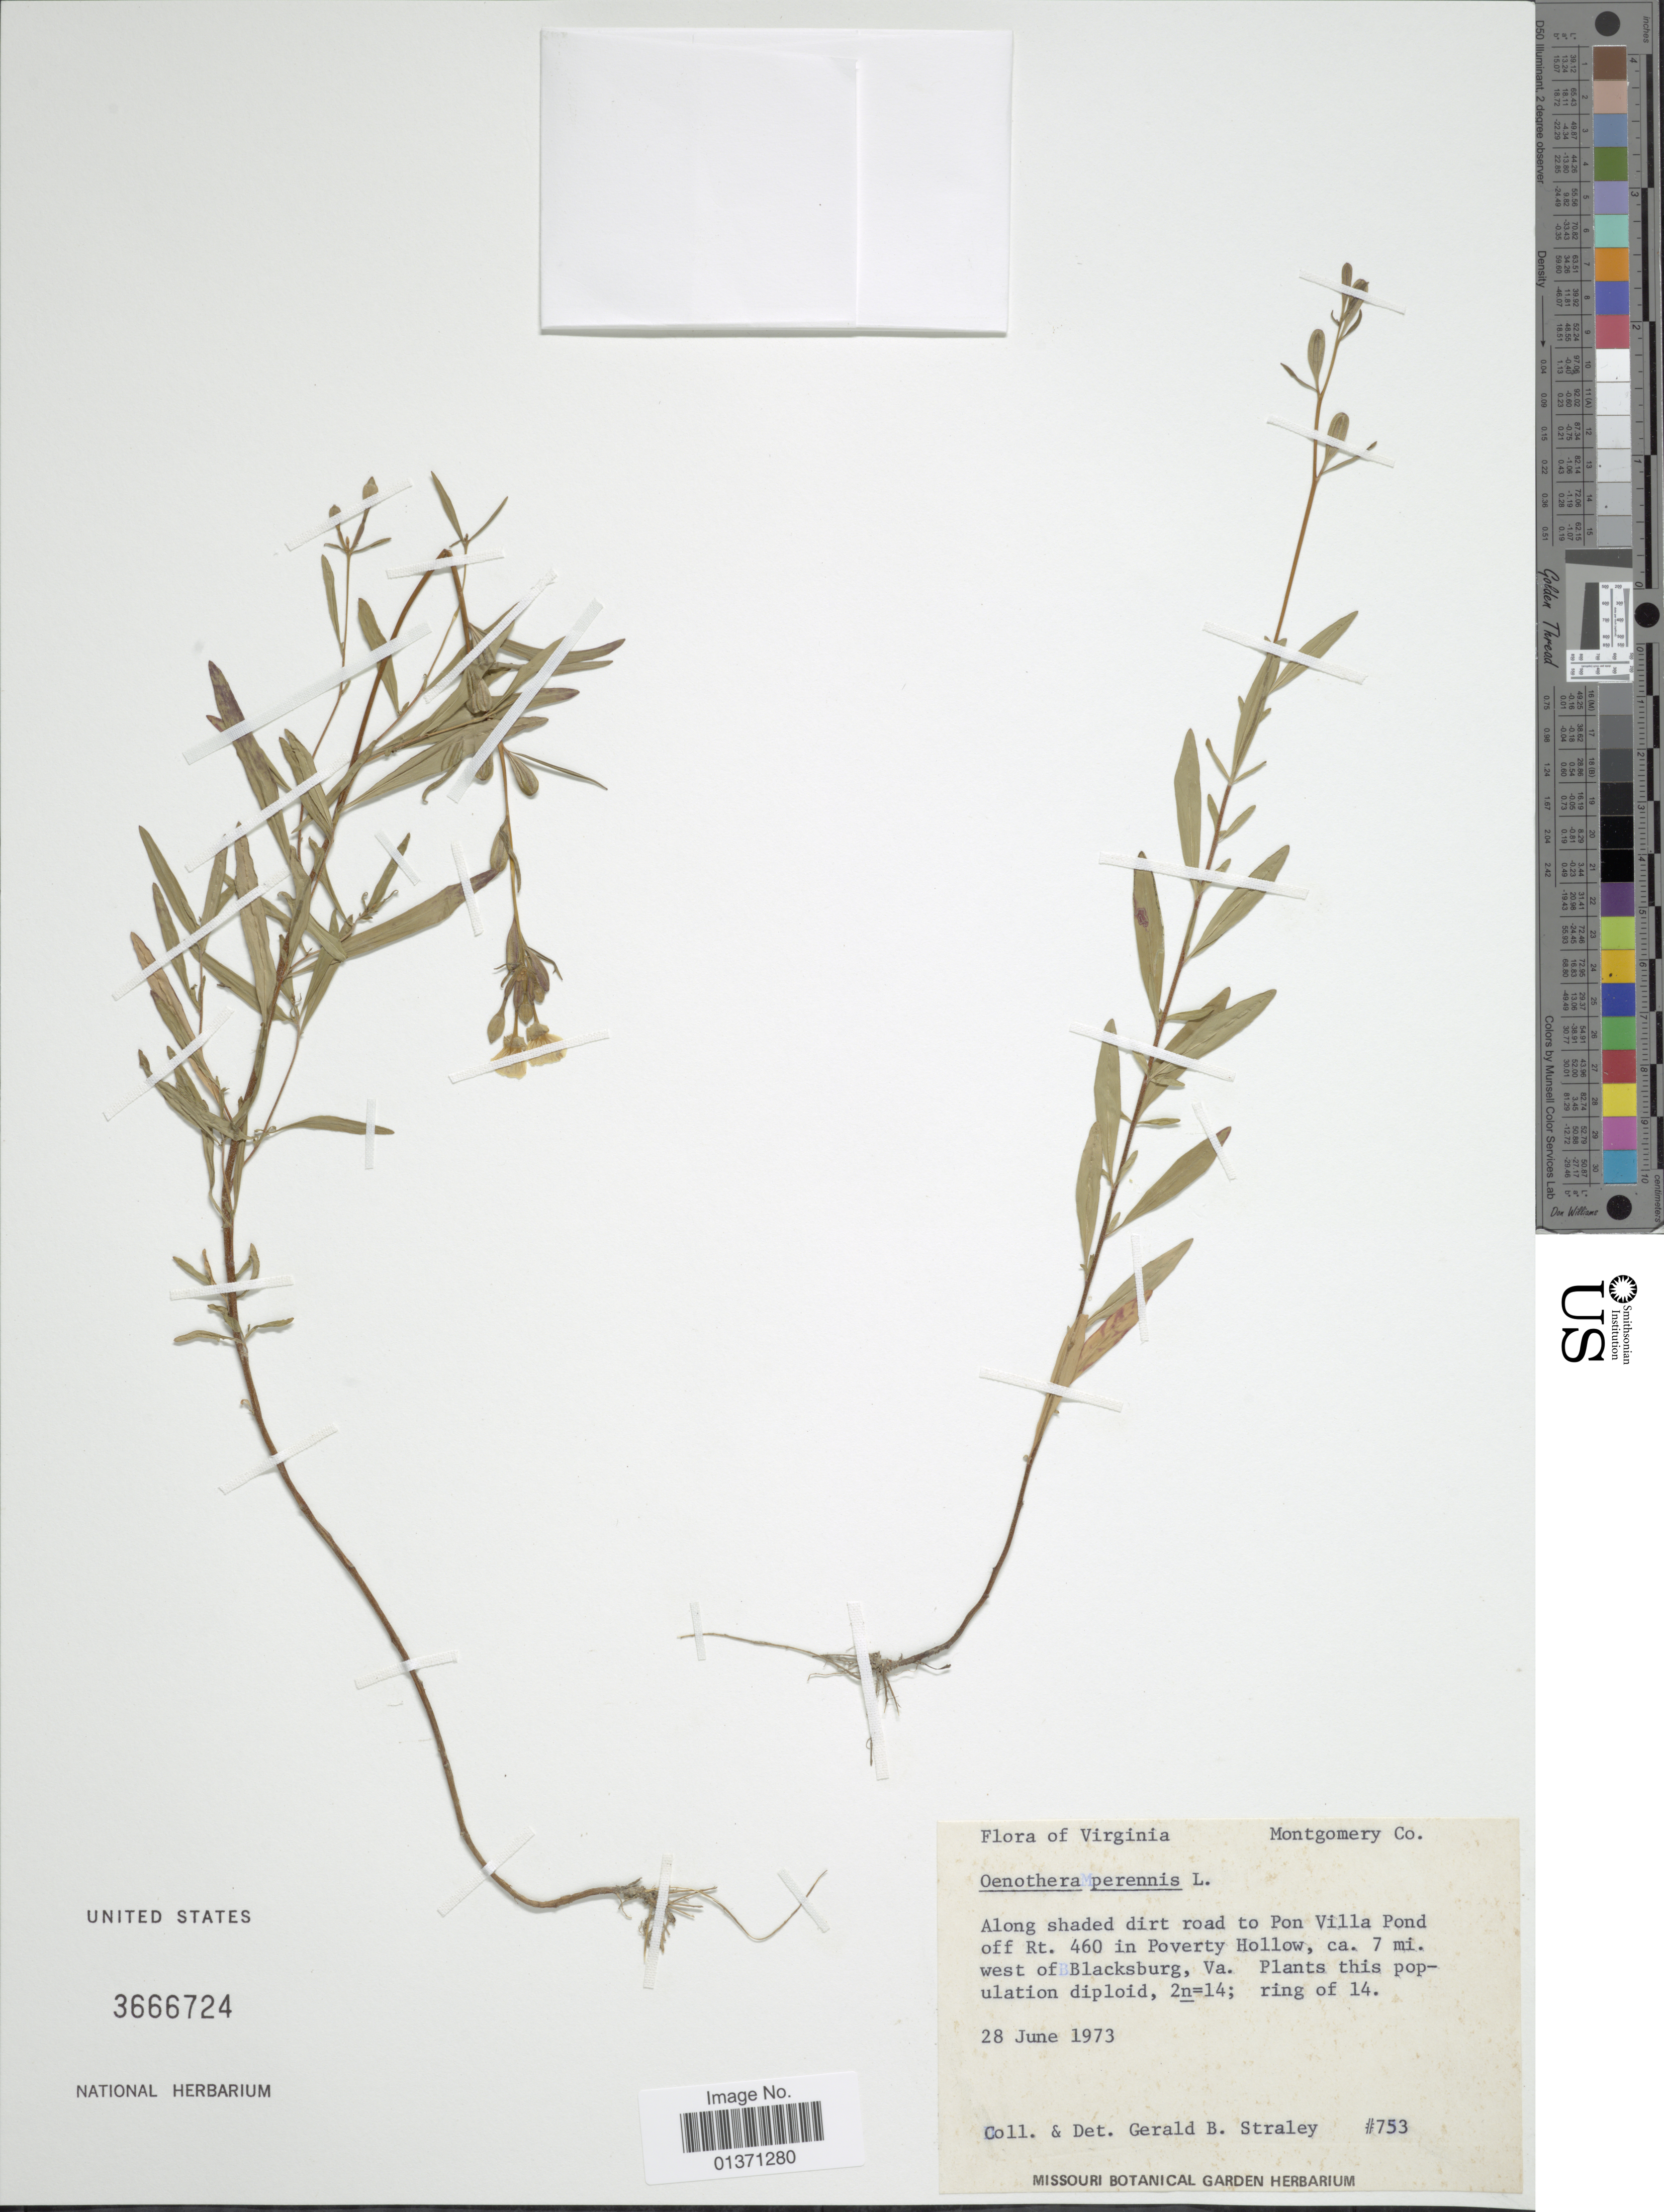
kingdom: Plantae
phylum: Tracheophyta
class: Magnoliopsida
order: Myrtales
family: Onagraceae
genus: Oenothera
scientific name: Oenothera perennis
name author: L.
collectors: G. Straley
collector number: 753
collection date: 1973-06-28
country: United States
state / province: Virginia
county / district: Montgomery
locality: Montgomery Co., Along shaded dirt road to Pon Villa Pond off Rt. 460 in Poverty Hollow, ca. 7 mi. west of Blacksburg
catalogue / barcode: US 3666724